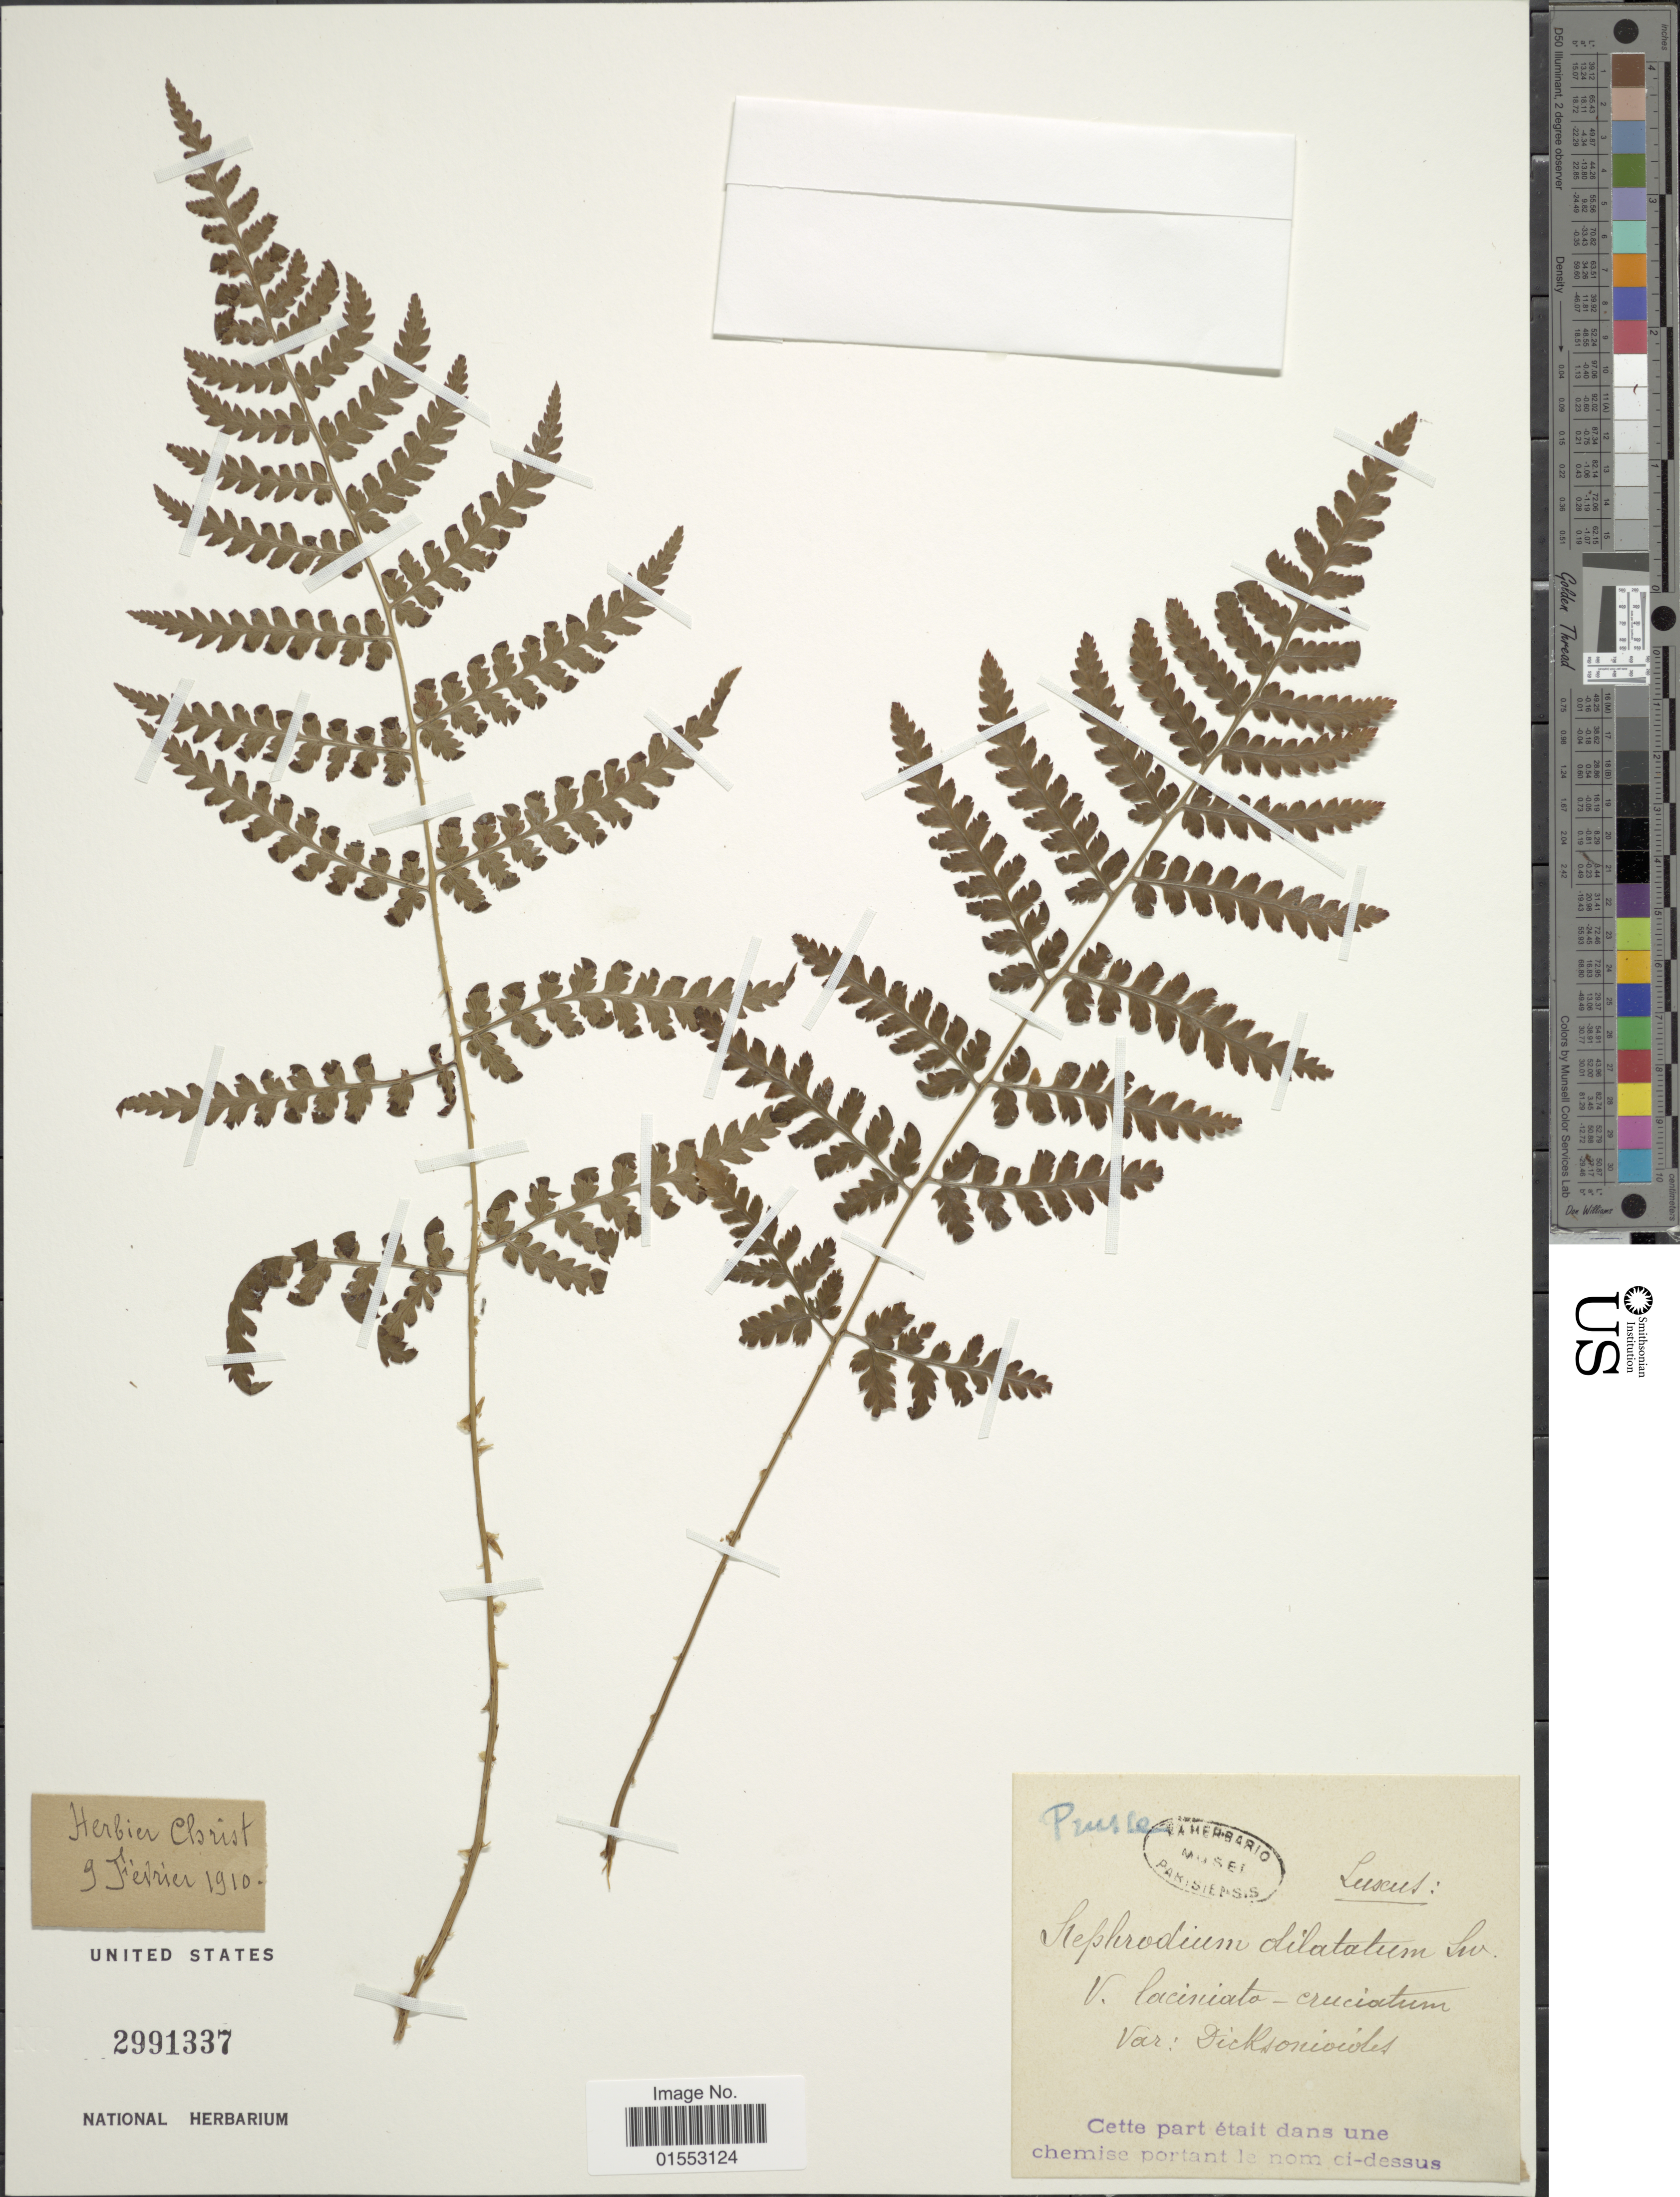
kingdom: Plantae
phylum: Tracheophyta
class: Polypodiopsida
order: Polypodiales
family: Dryopteridaceae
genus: Dryopteris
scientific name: Dryopteris carthusiana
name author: (Villars) H.P. Fuchs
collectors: ex herb. Mus. Paris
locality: Var: Dicksoniavoiles [interpreted]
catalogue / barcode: US 2991337